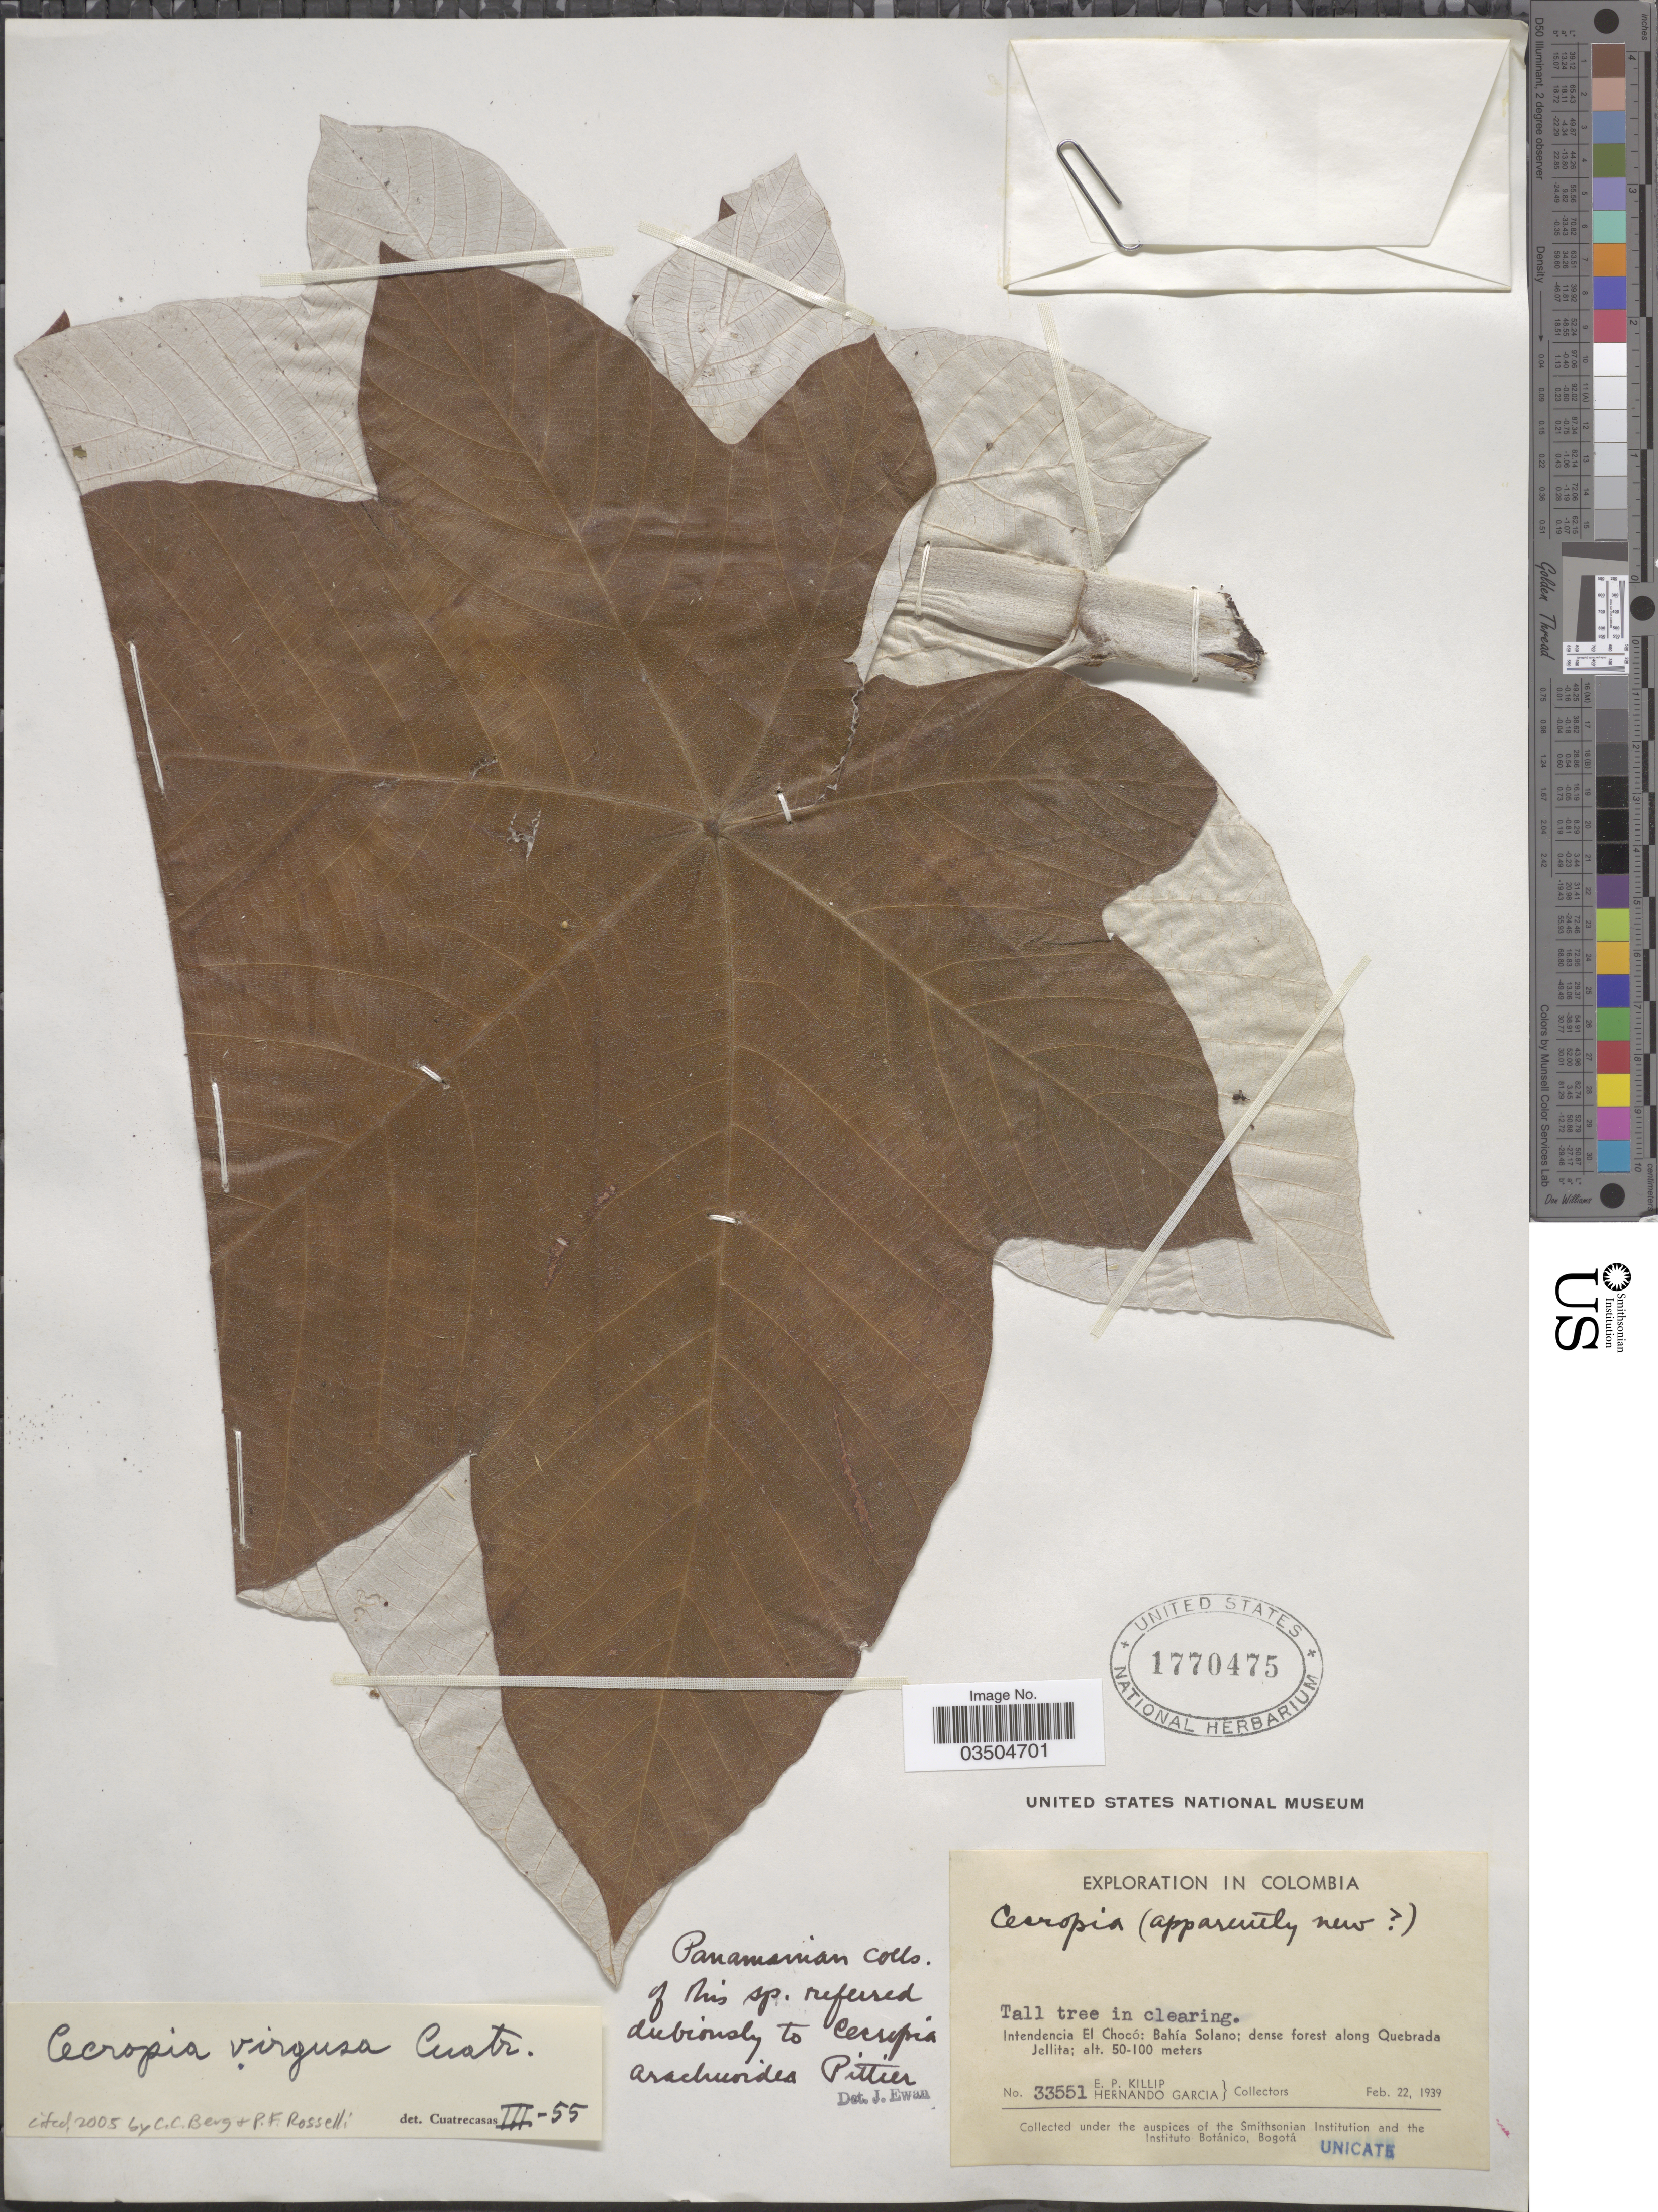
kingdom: Plantae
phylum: Tracheophyta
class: Magnoliopsida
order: Rosales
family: Urticaceae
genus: Cecropia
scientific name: Cecropia virgusa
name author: Cuatrec.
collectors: E. P. Killip & H. Garcia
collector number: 33551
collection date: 1939-02-22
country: Colombia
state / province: Chocó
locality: Intendencia El Chocó: Bahía Solano; dense forest along Quebrada Jellita.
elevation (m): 50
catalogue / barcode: US 1770475